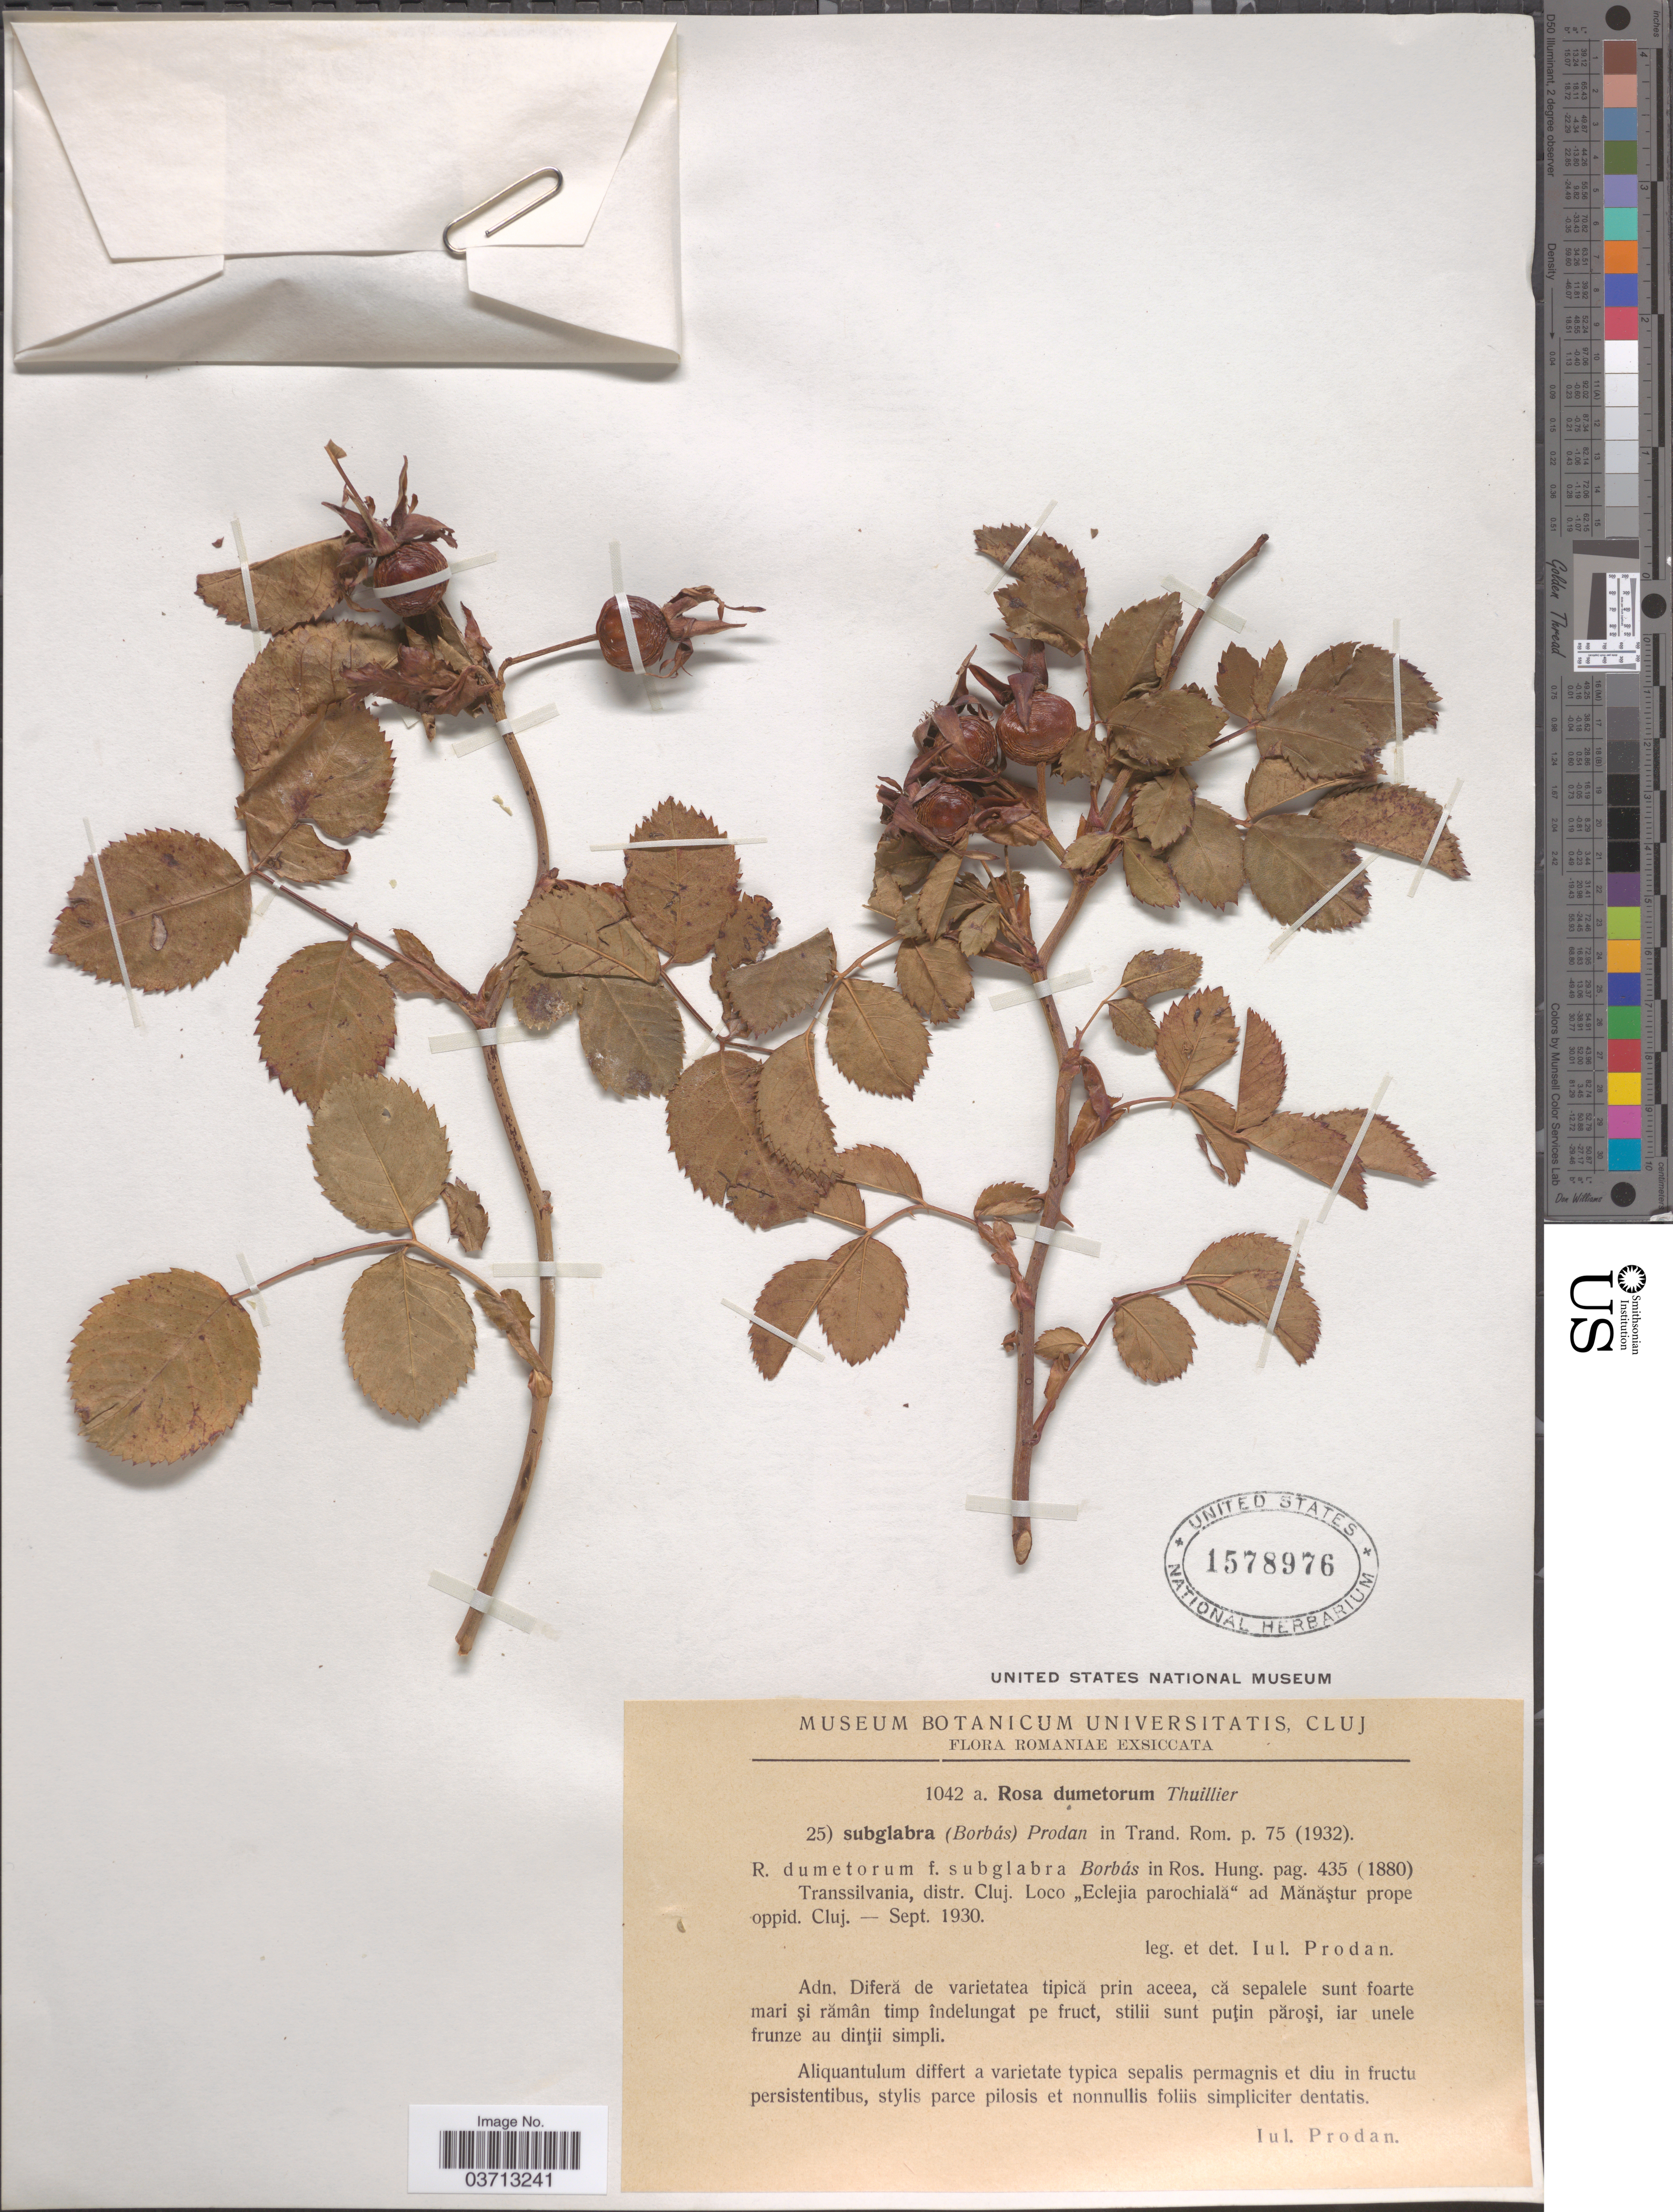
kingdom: Plantae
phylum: Tracheophyta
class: Magnoliopsida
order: Rosales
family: Rosaceae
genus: Rosa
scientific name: Rosa dumetorum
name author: Lange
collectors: J. Prodan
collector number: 1042 a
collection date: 1930-09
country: Romania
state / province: Cluj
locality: Transsilvania, distr. Cluj. Loco "Eclejia parochială" ad Mănăştur prope oppid. Cluj.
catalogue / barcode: US 1578976